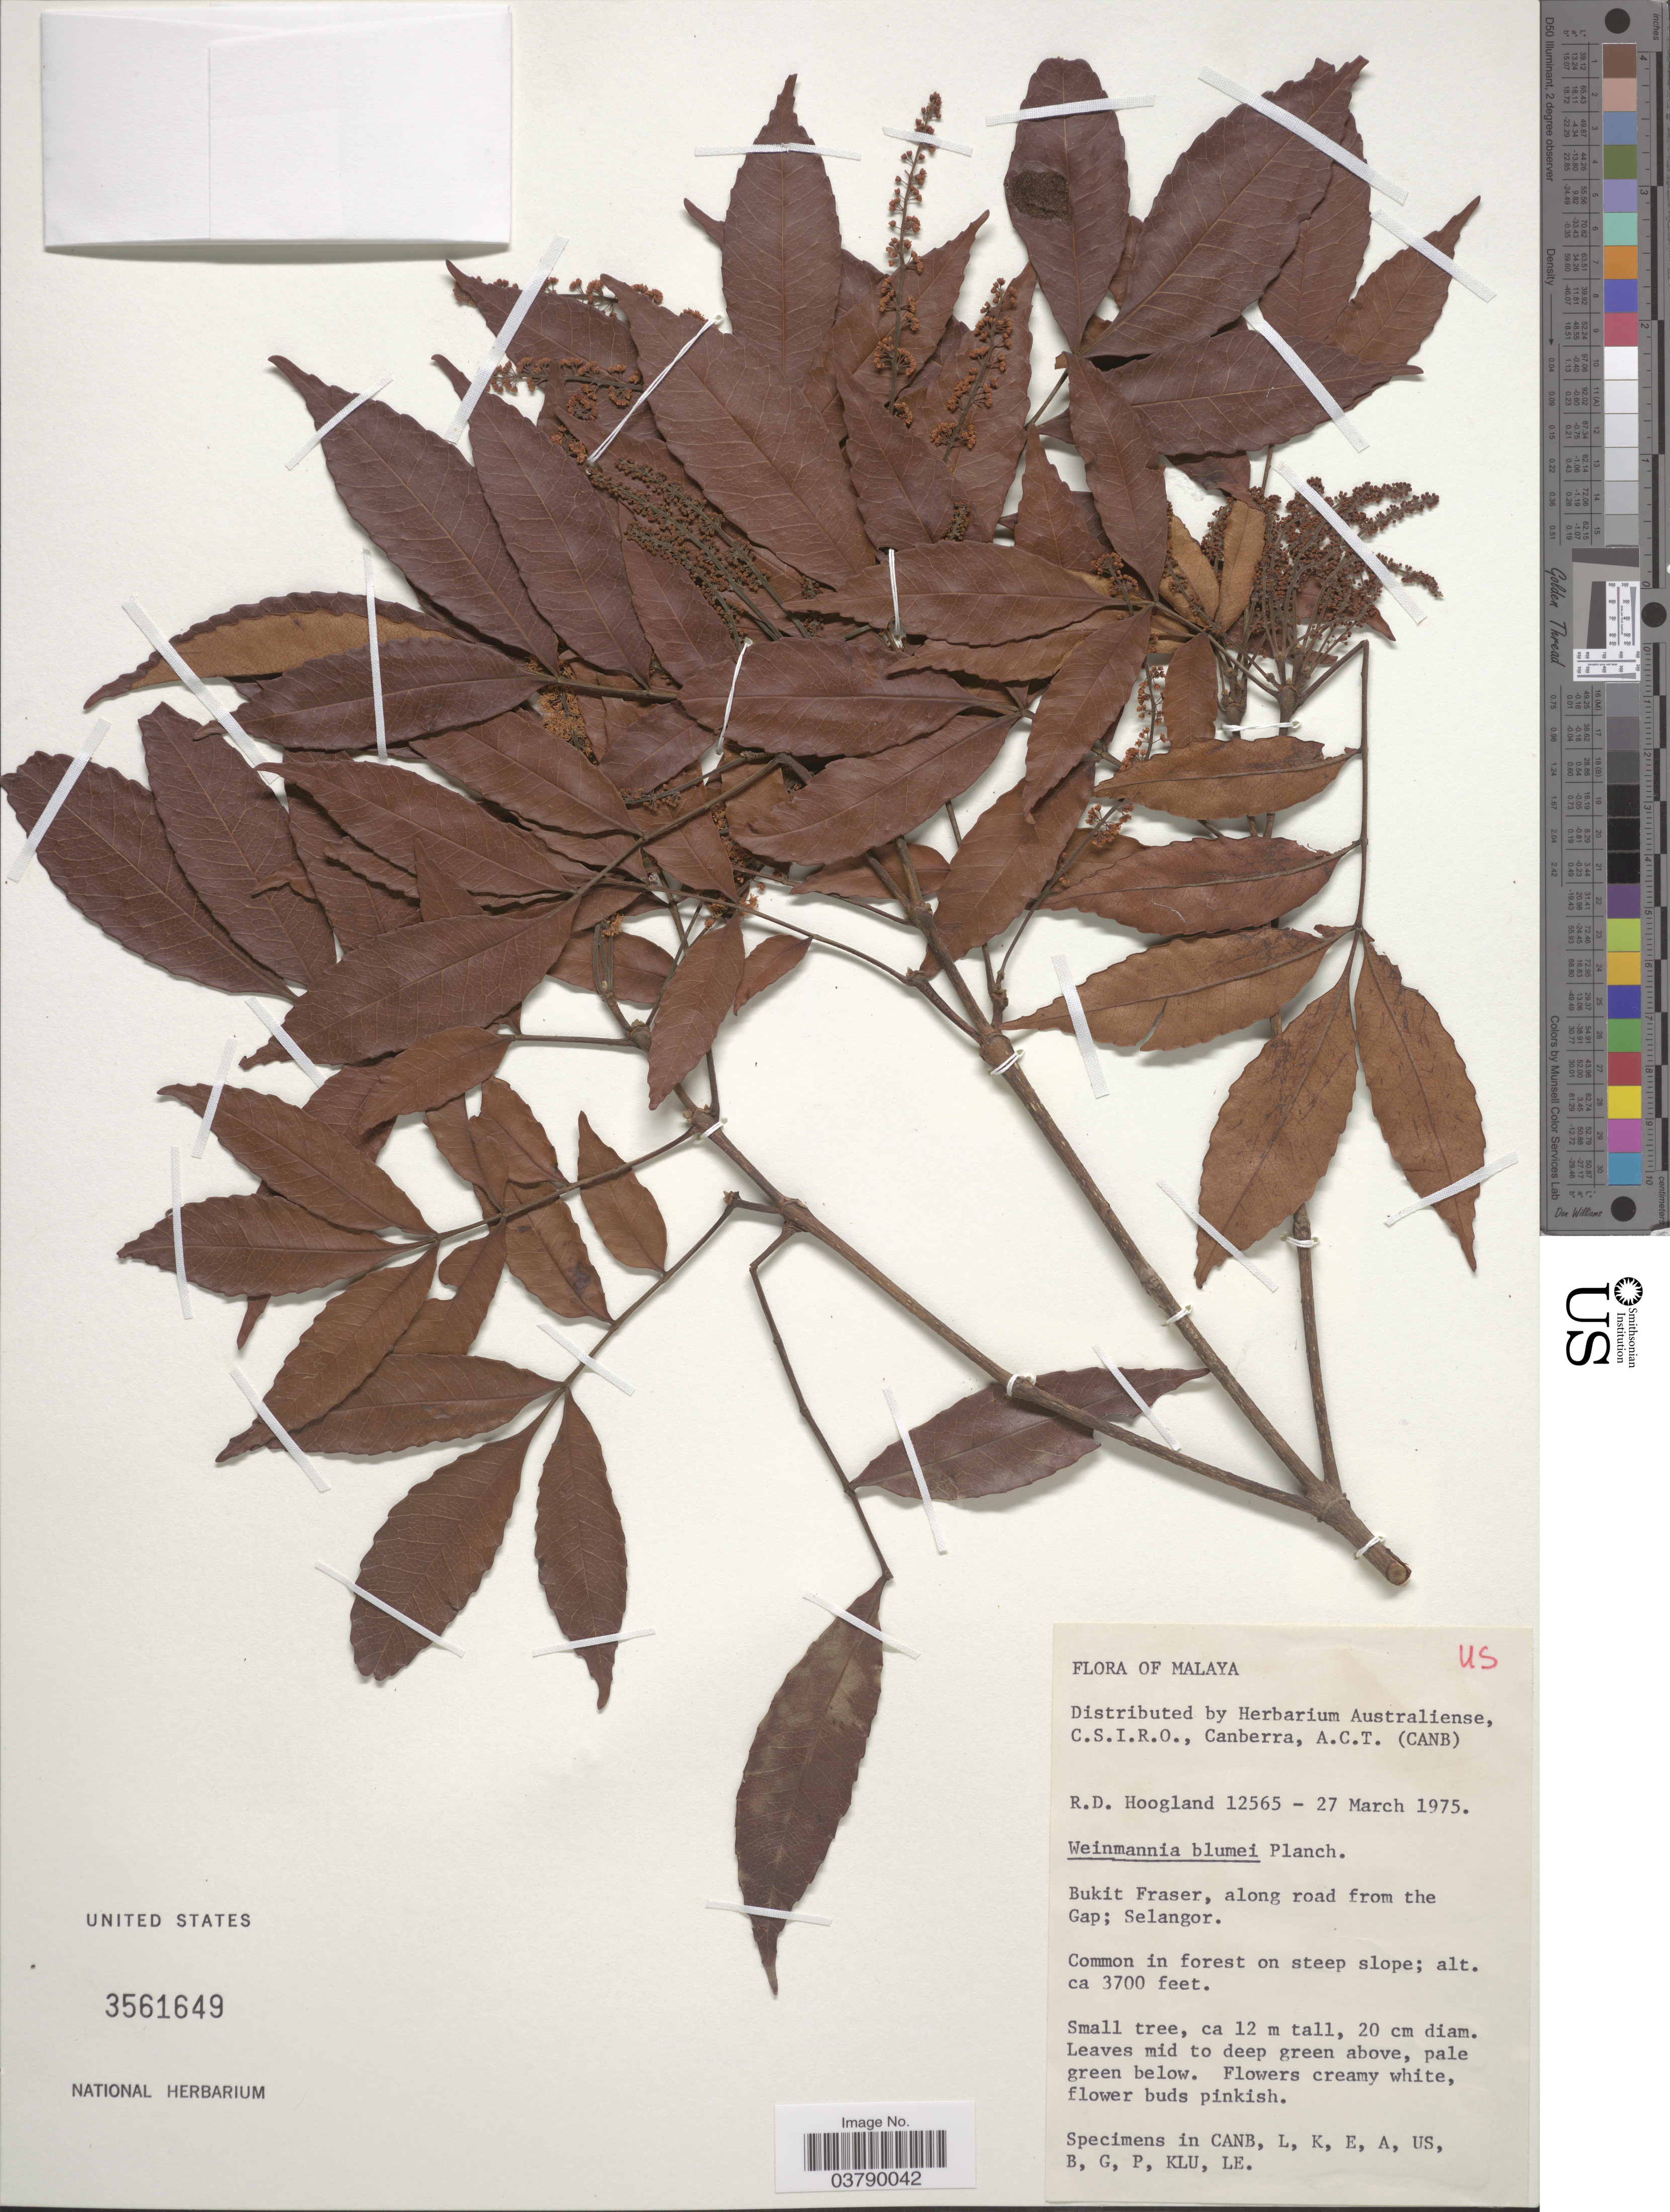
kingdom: Plantae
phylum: Tracheophyta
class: Magnoliopsida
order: Oxalidales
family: Cunoniaceae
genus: Pterophylla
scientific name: Pterophylla fraxinea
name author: D. Don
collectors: R. D. Hoogland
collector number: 12565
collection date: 1975-03-27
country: Malaysia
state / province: Selangor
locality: Malaya. Bukit Fraser, along road from the Gap.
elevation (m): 1128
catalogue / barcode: US 3561649